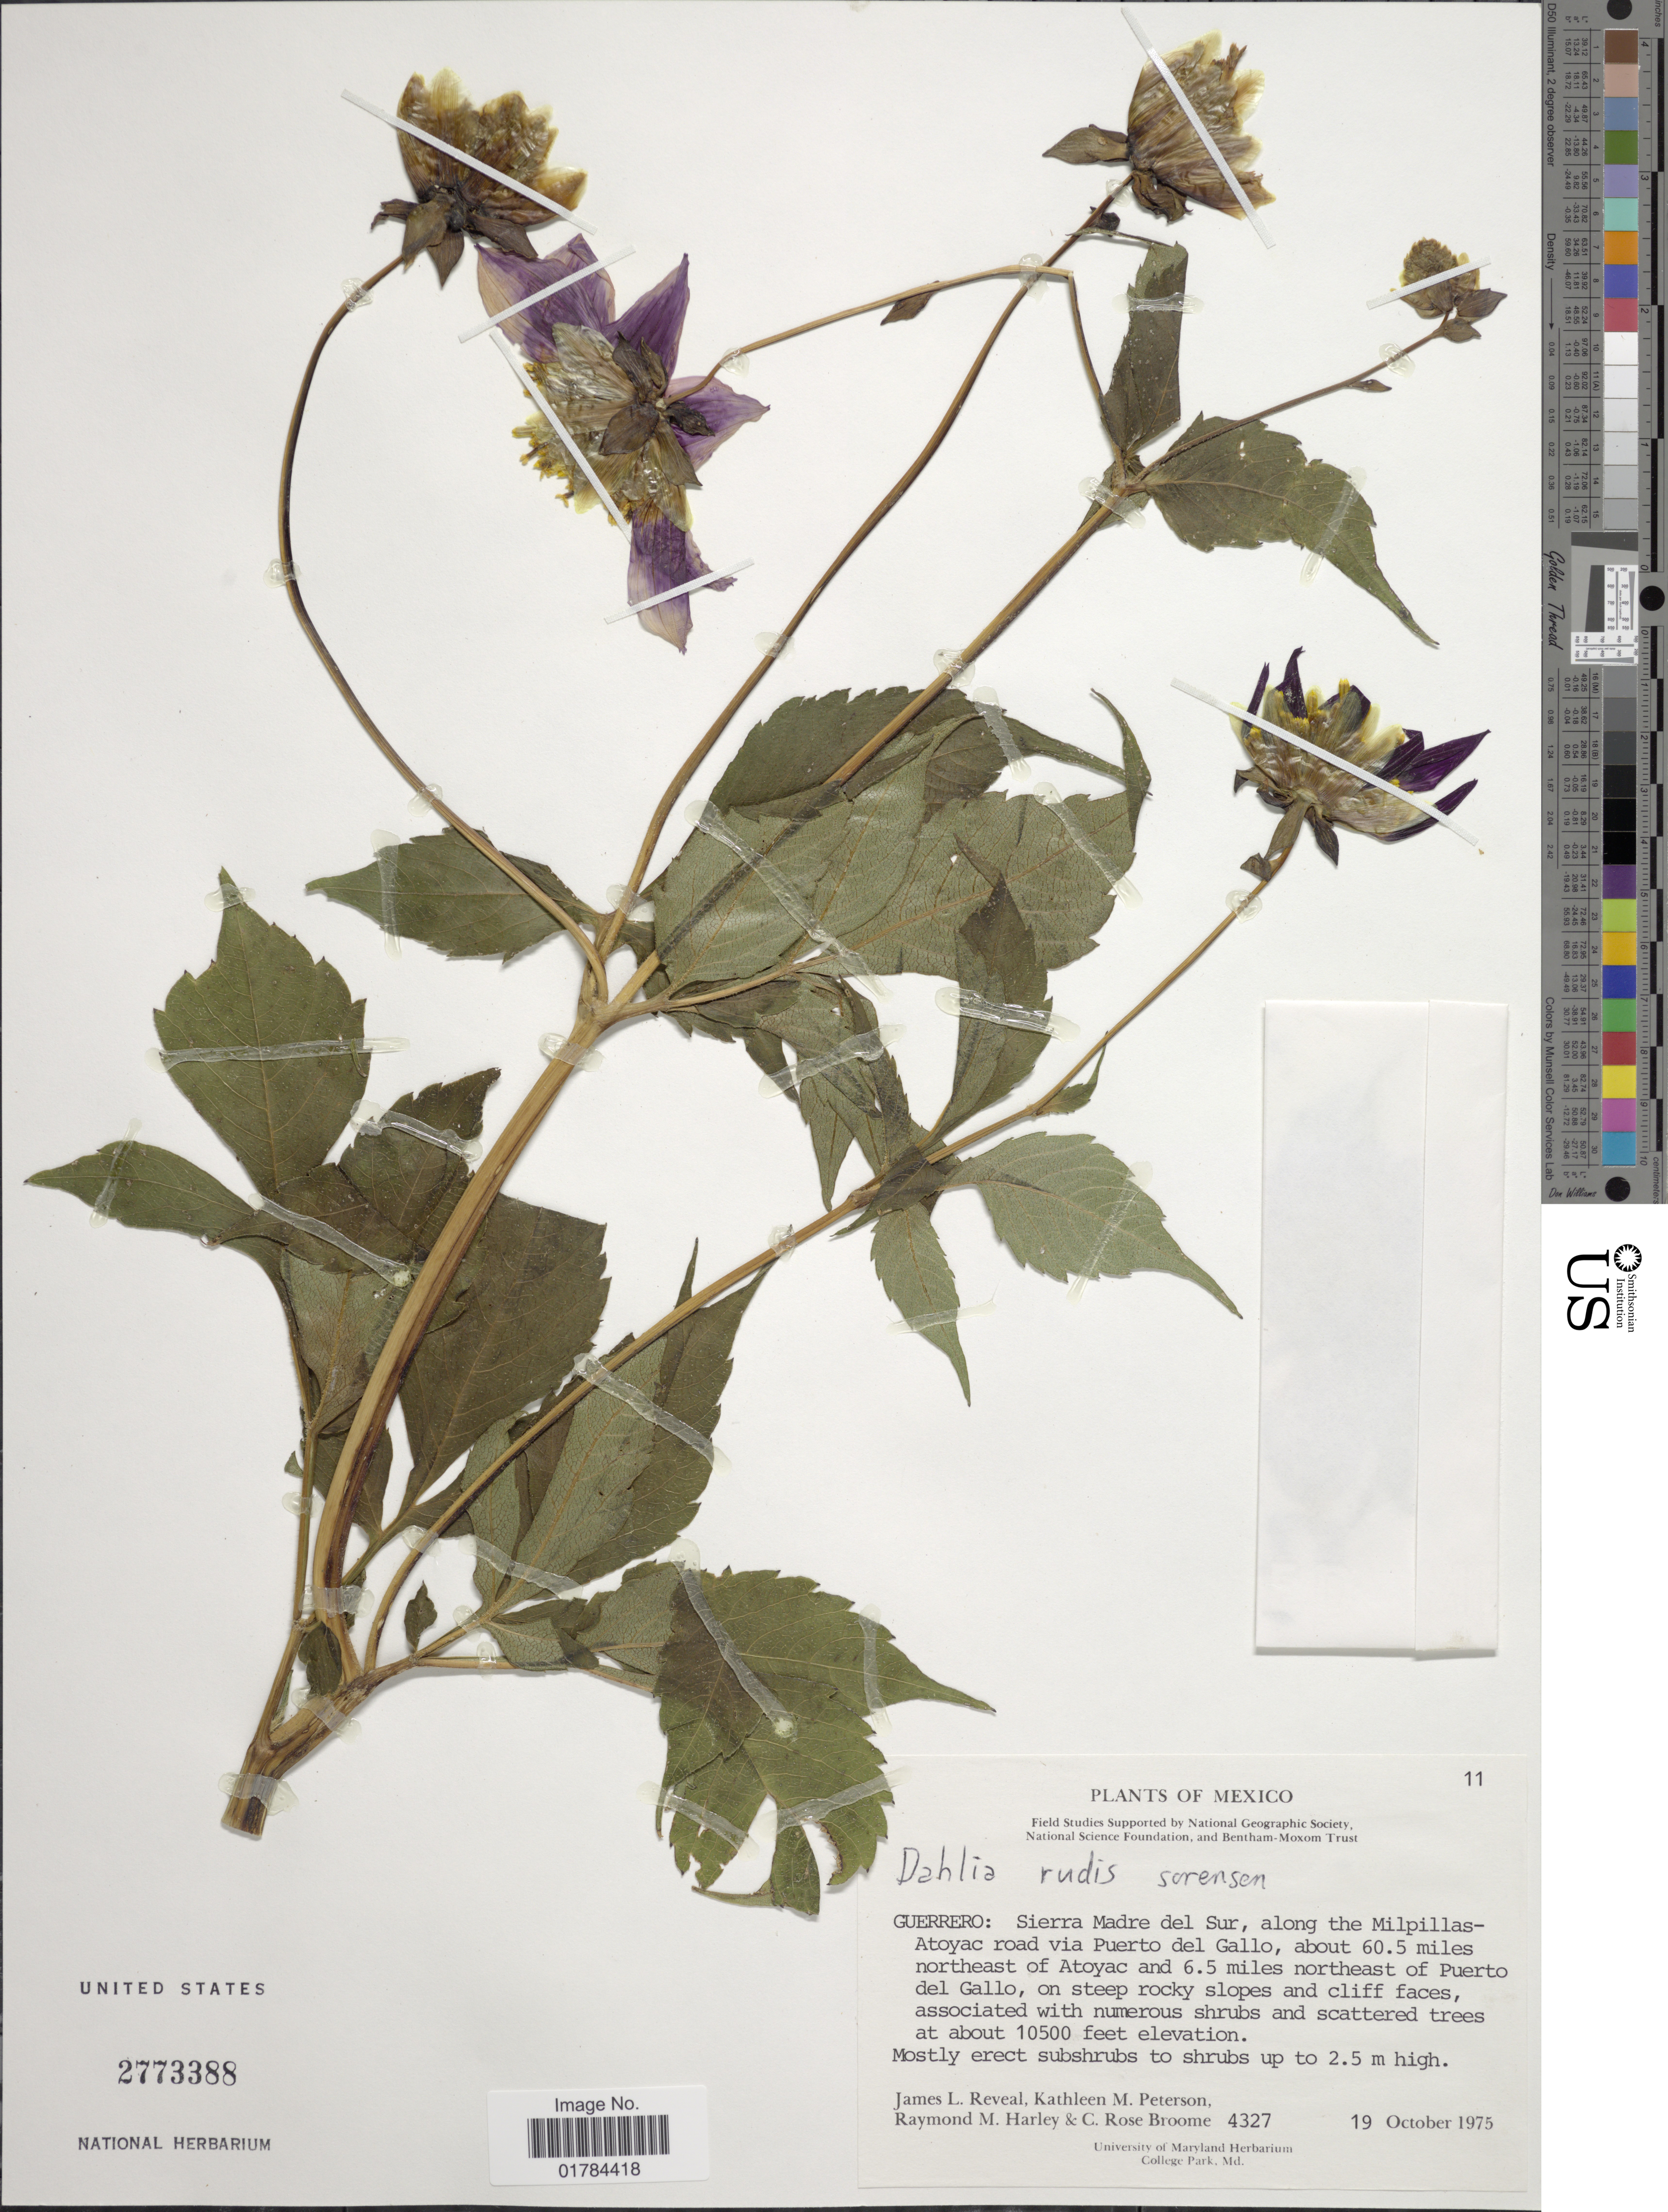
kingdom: Plantae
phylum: Tracheophyta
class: Magnoliopsida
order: Asterales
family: Asteraceae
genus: Dahlia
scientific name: Dahlia rudis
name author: P.D. Sørensen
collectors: J. L. Reveal, K. Peterson, R. M. Harley & C. R. Broome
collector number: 4327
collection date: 1975-10-19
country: Mexico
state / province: Guerrero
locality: Sierra Madre del Sir, along the Milpillas-Atoyacd road via Puerto del Gallo, about 60.5 miles northeast of Atoyac and 6.5 miles northeast of Puerto del Gallo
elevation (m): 3200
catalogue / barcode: US 2773388